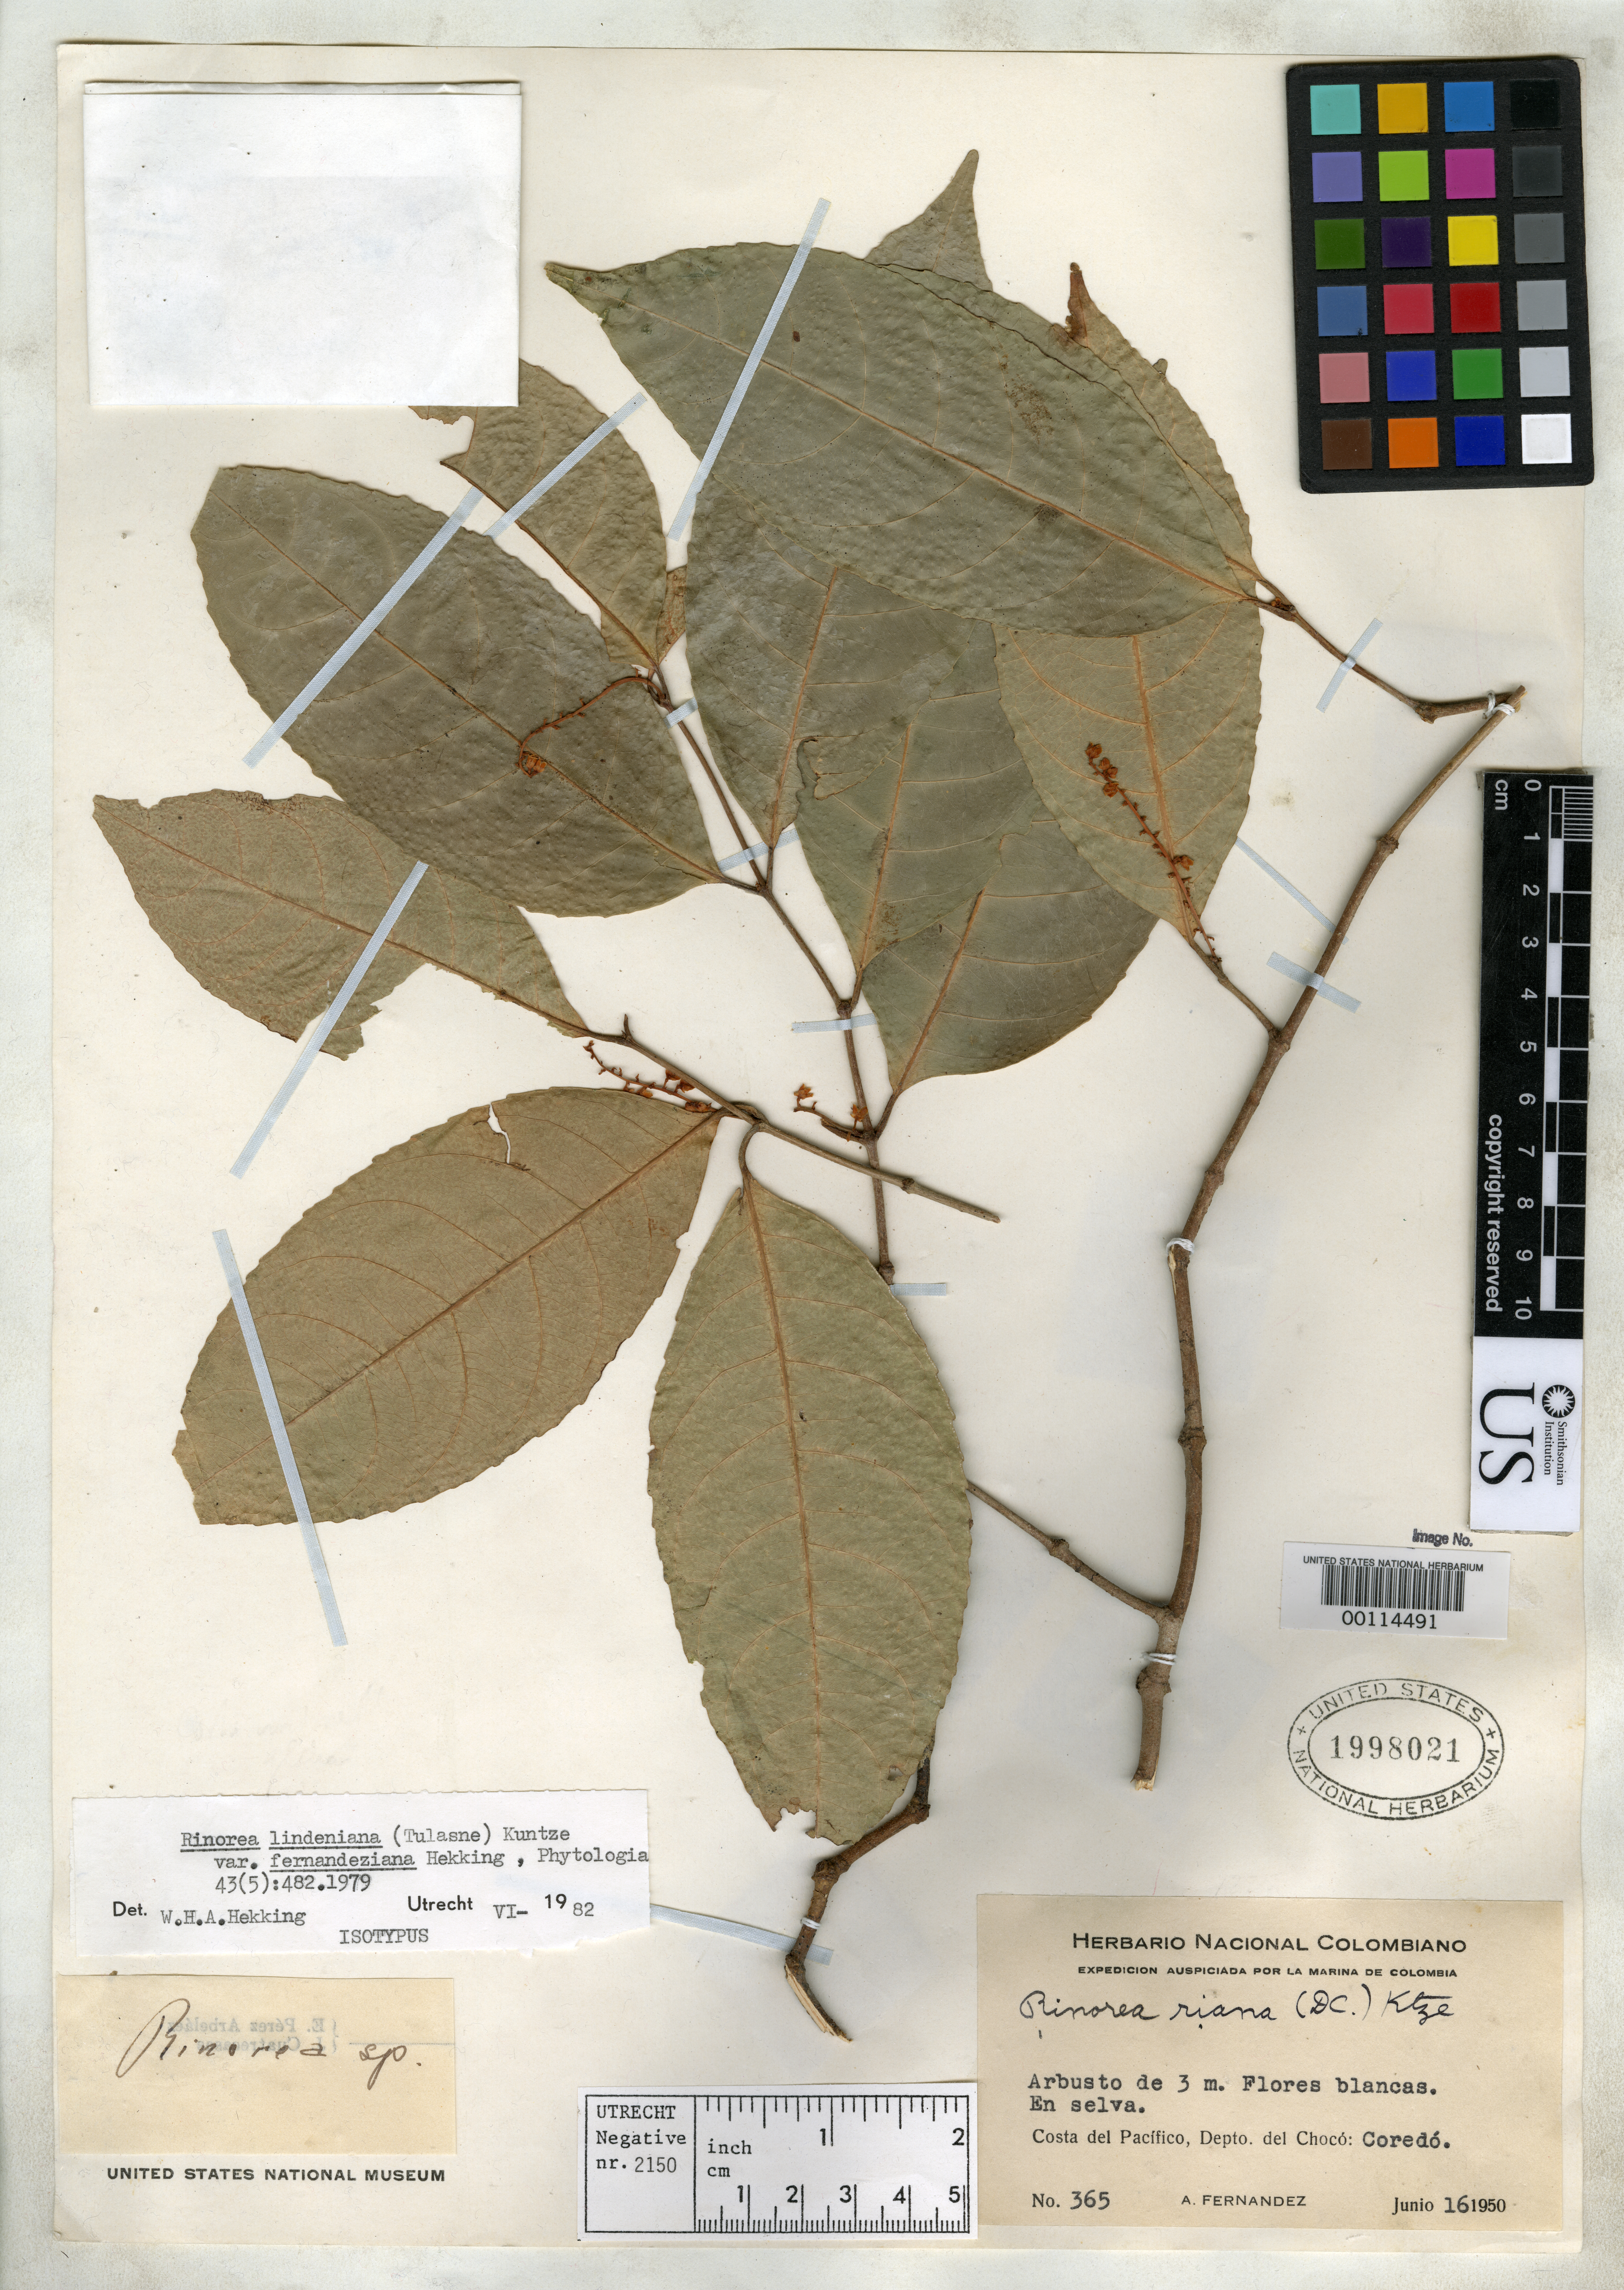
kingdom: Plantae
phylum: Tracheophyta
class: Magnoliopsida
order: Malpighiales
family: Violaceae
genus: Rinorea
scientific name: Rinorea lindeniana var. fernandeziana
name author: Hekking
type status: Isotype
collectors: A. Fernández-Pérez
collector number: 365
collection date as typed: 16 Jun 1950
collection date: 1950-06-16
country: Colombia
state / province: Chocó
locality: Coredo, Costa del Pacifico.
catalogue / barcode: US 1998021